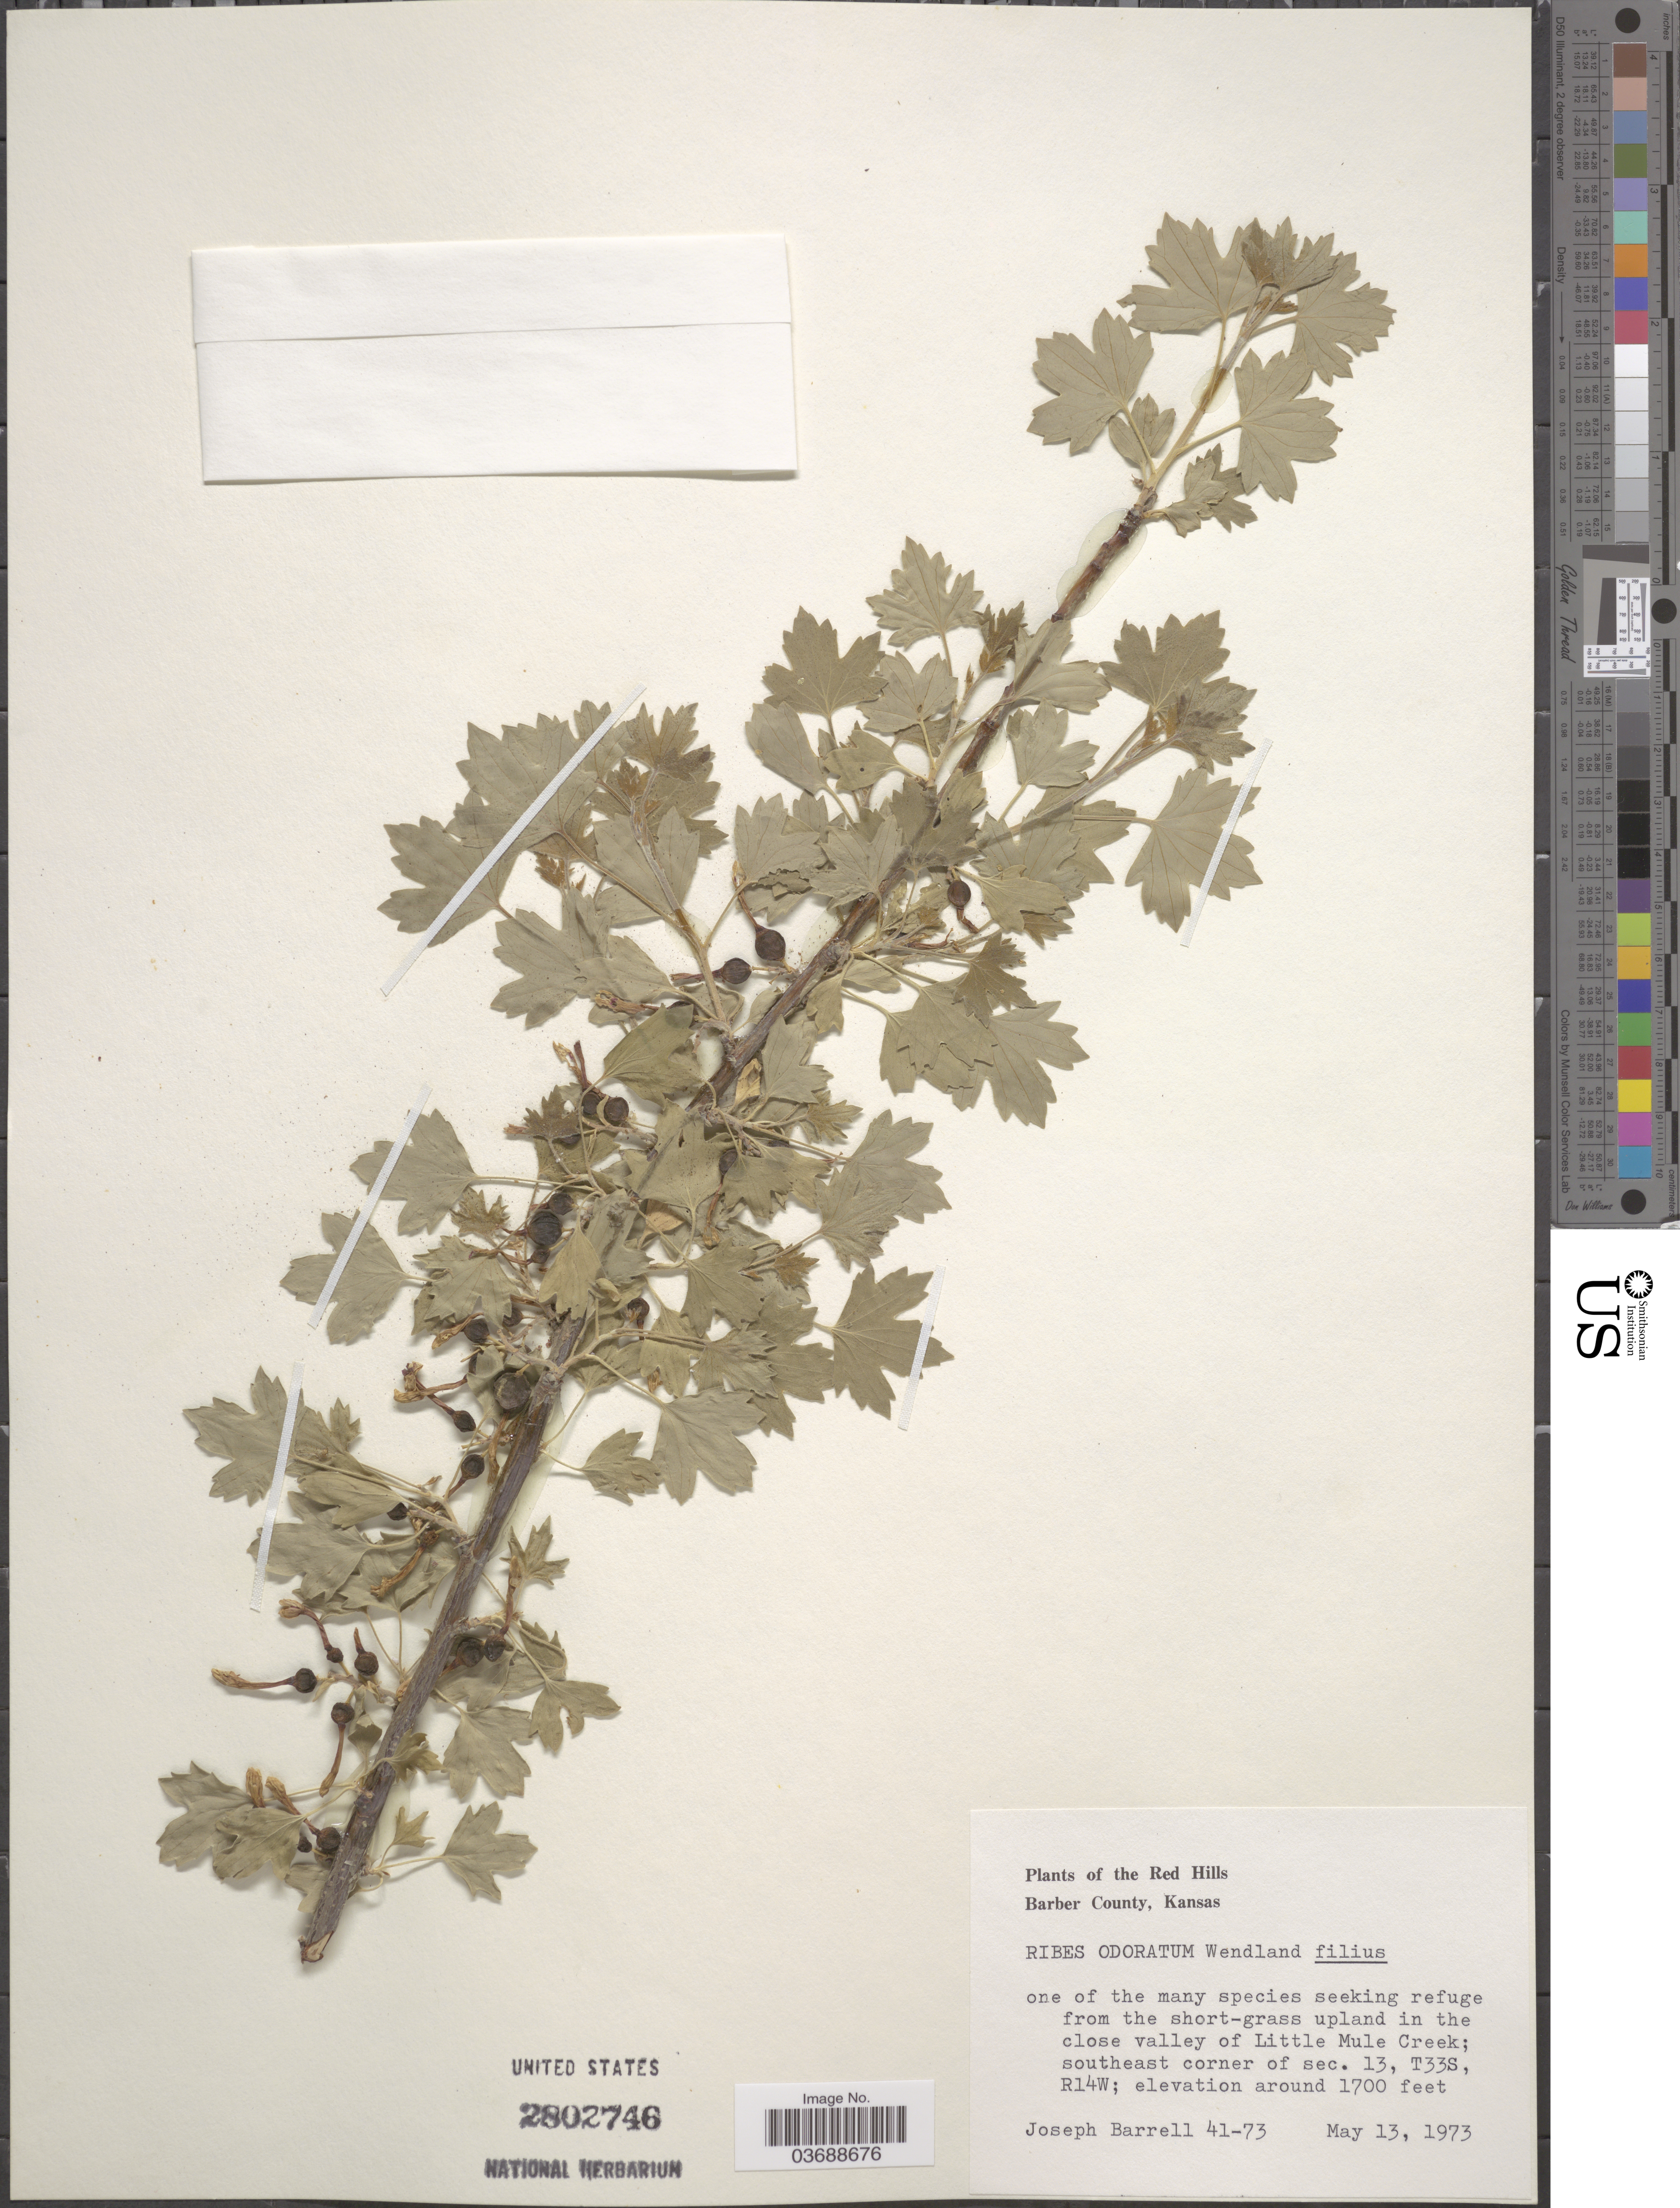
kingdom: Plantae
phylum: Tracheophyta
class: Magnoliopsida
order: Saxifragales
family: Grossulariaceae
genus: Ribes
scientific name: Ribes odoratum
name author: H.L. Wendl.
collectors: J. Barrell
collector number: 41-73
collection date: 1973-05-13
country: United States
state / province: Kansas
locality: The Red hills. Barber County. In the close valley of Little Mule Creek; southeast corner of sec. 13, T33S, R14W.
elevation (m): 518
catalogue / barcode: US 2802746